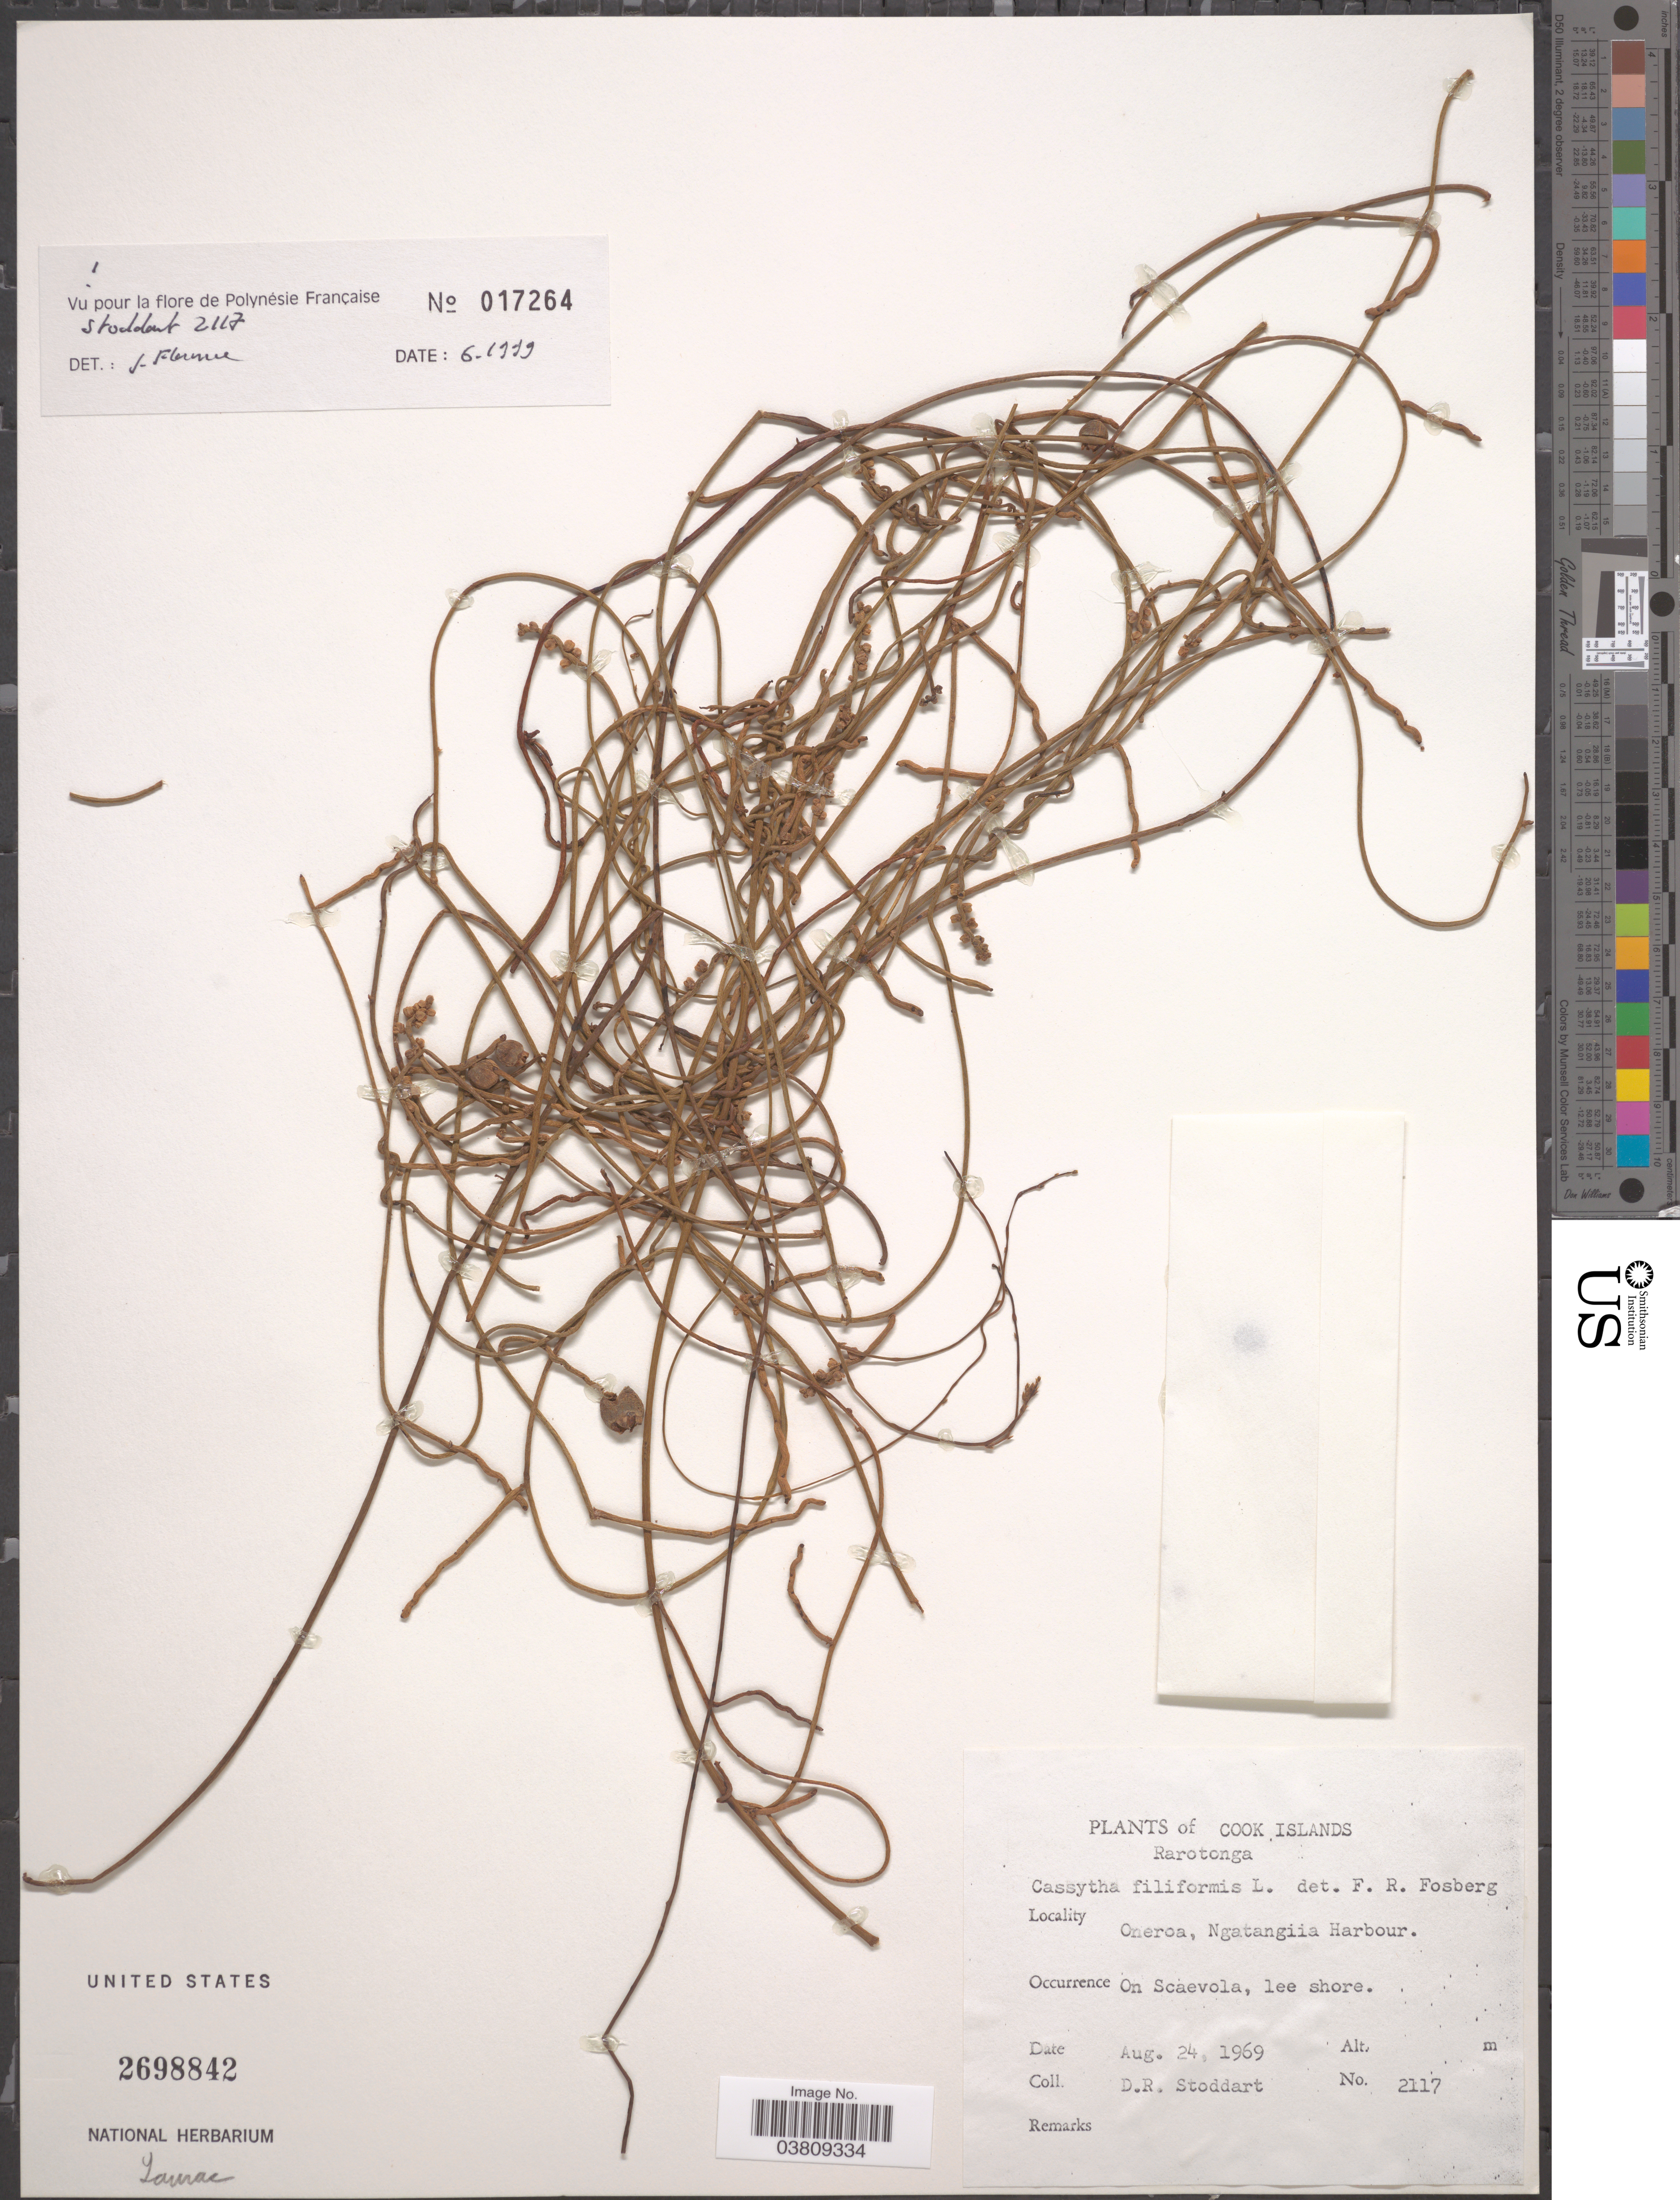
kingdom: Plantae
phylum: Tracheophyta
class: Magnoliopsida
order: Laurales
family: Lauraceae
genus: Cassytha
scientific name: Cassytha filiformis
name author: L.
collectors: D. R. Stoddart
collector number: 2117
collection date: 1969-08-24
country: Cook Islands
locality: Rarotonga. Oneroa, Ngatangiia Harbour.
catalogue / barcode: US 2698842